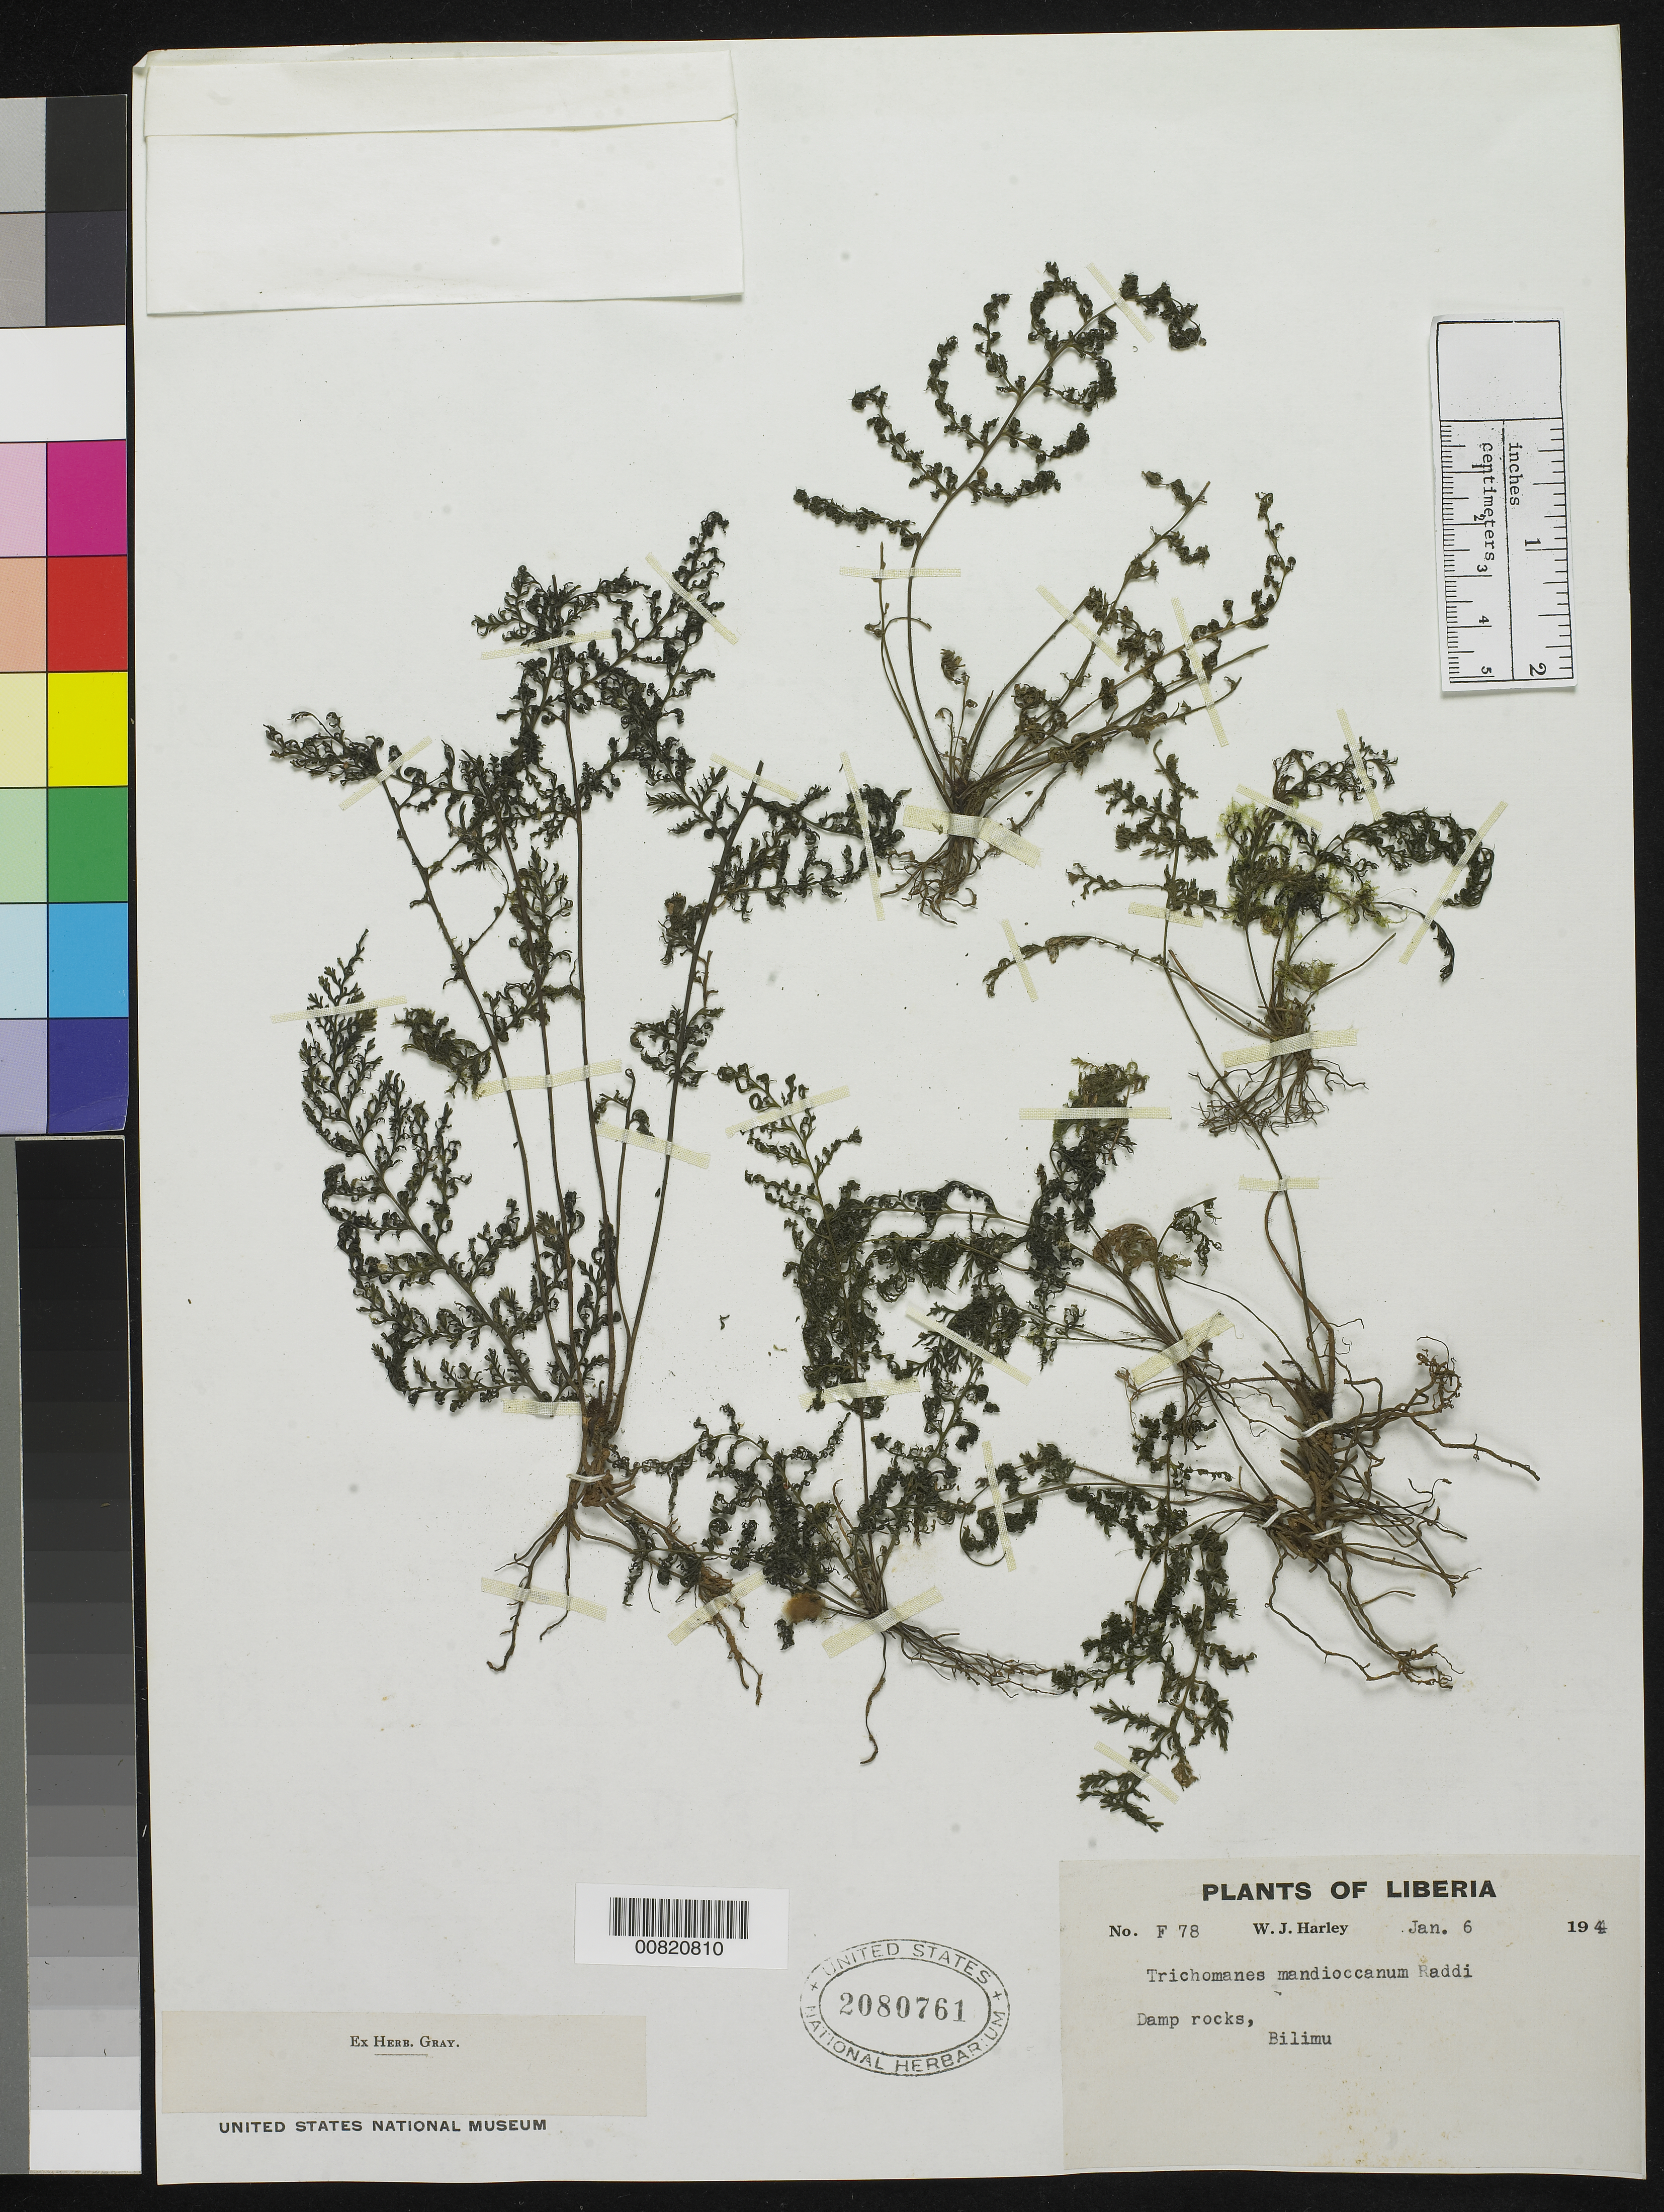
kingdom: Plantae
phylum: Tracheophyta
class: Polypodiopsida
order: Hymenophyllales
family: Hymenophyllaceae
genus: Abrodictyum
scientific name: Abrodictyum mandioccanum (Raddi) comb. ined., 2015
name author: (Raddi)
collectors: W. Harley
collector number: F 78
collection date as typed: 6 Jan 1944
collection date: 1944-01-06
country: Liberia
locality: Bilimu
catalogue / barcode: US 2080761